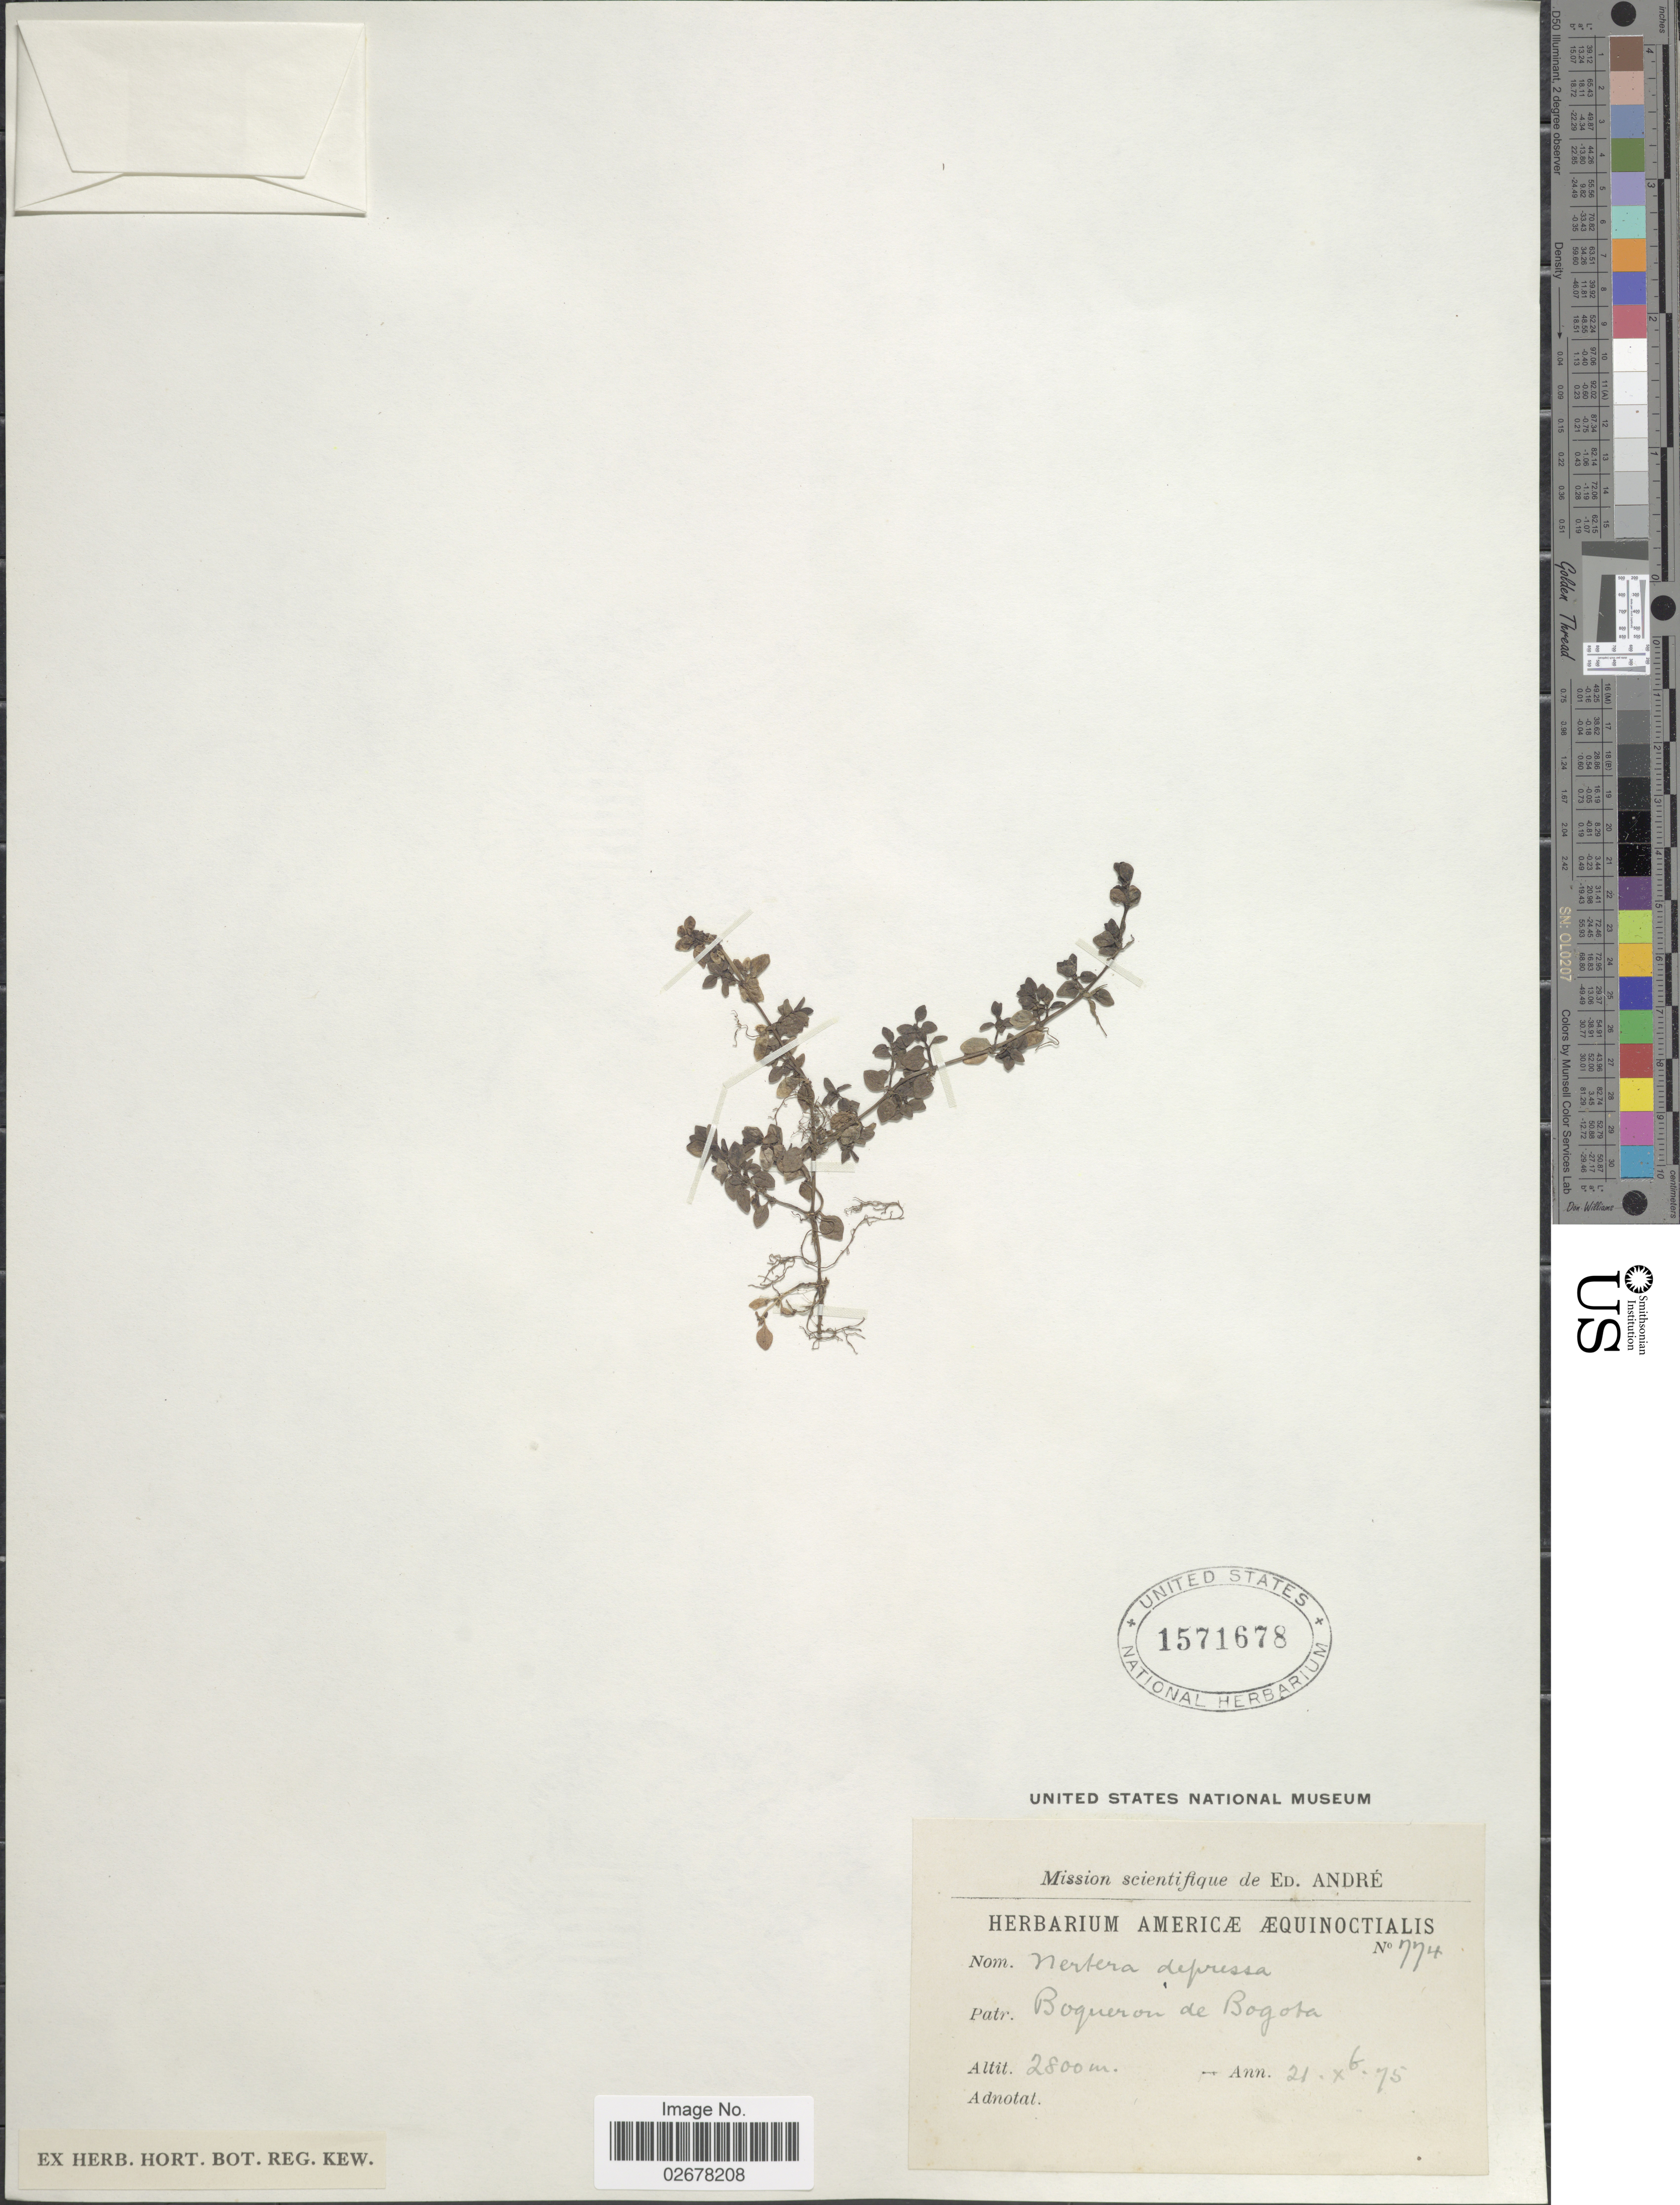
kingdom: Plantae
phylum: Tracheophyta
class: Magnoliopsida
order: Gentianales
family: Rubiaceae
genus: Nertera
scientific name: Nertera depressa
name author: Banks & Sol. ex Gaertn.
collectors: É. F. André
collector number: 774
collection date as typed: Transcribed d/m/y: 21/12/75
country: Colombia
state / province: Bogota D.C.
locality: Boqueron de Bogota.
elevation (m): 2800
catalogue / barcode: US 1571678